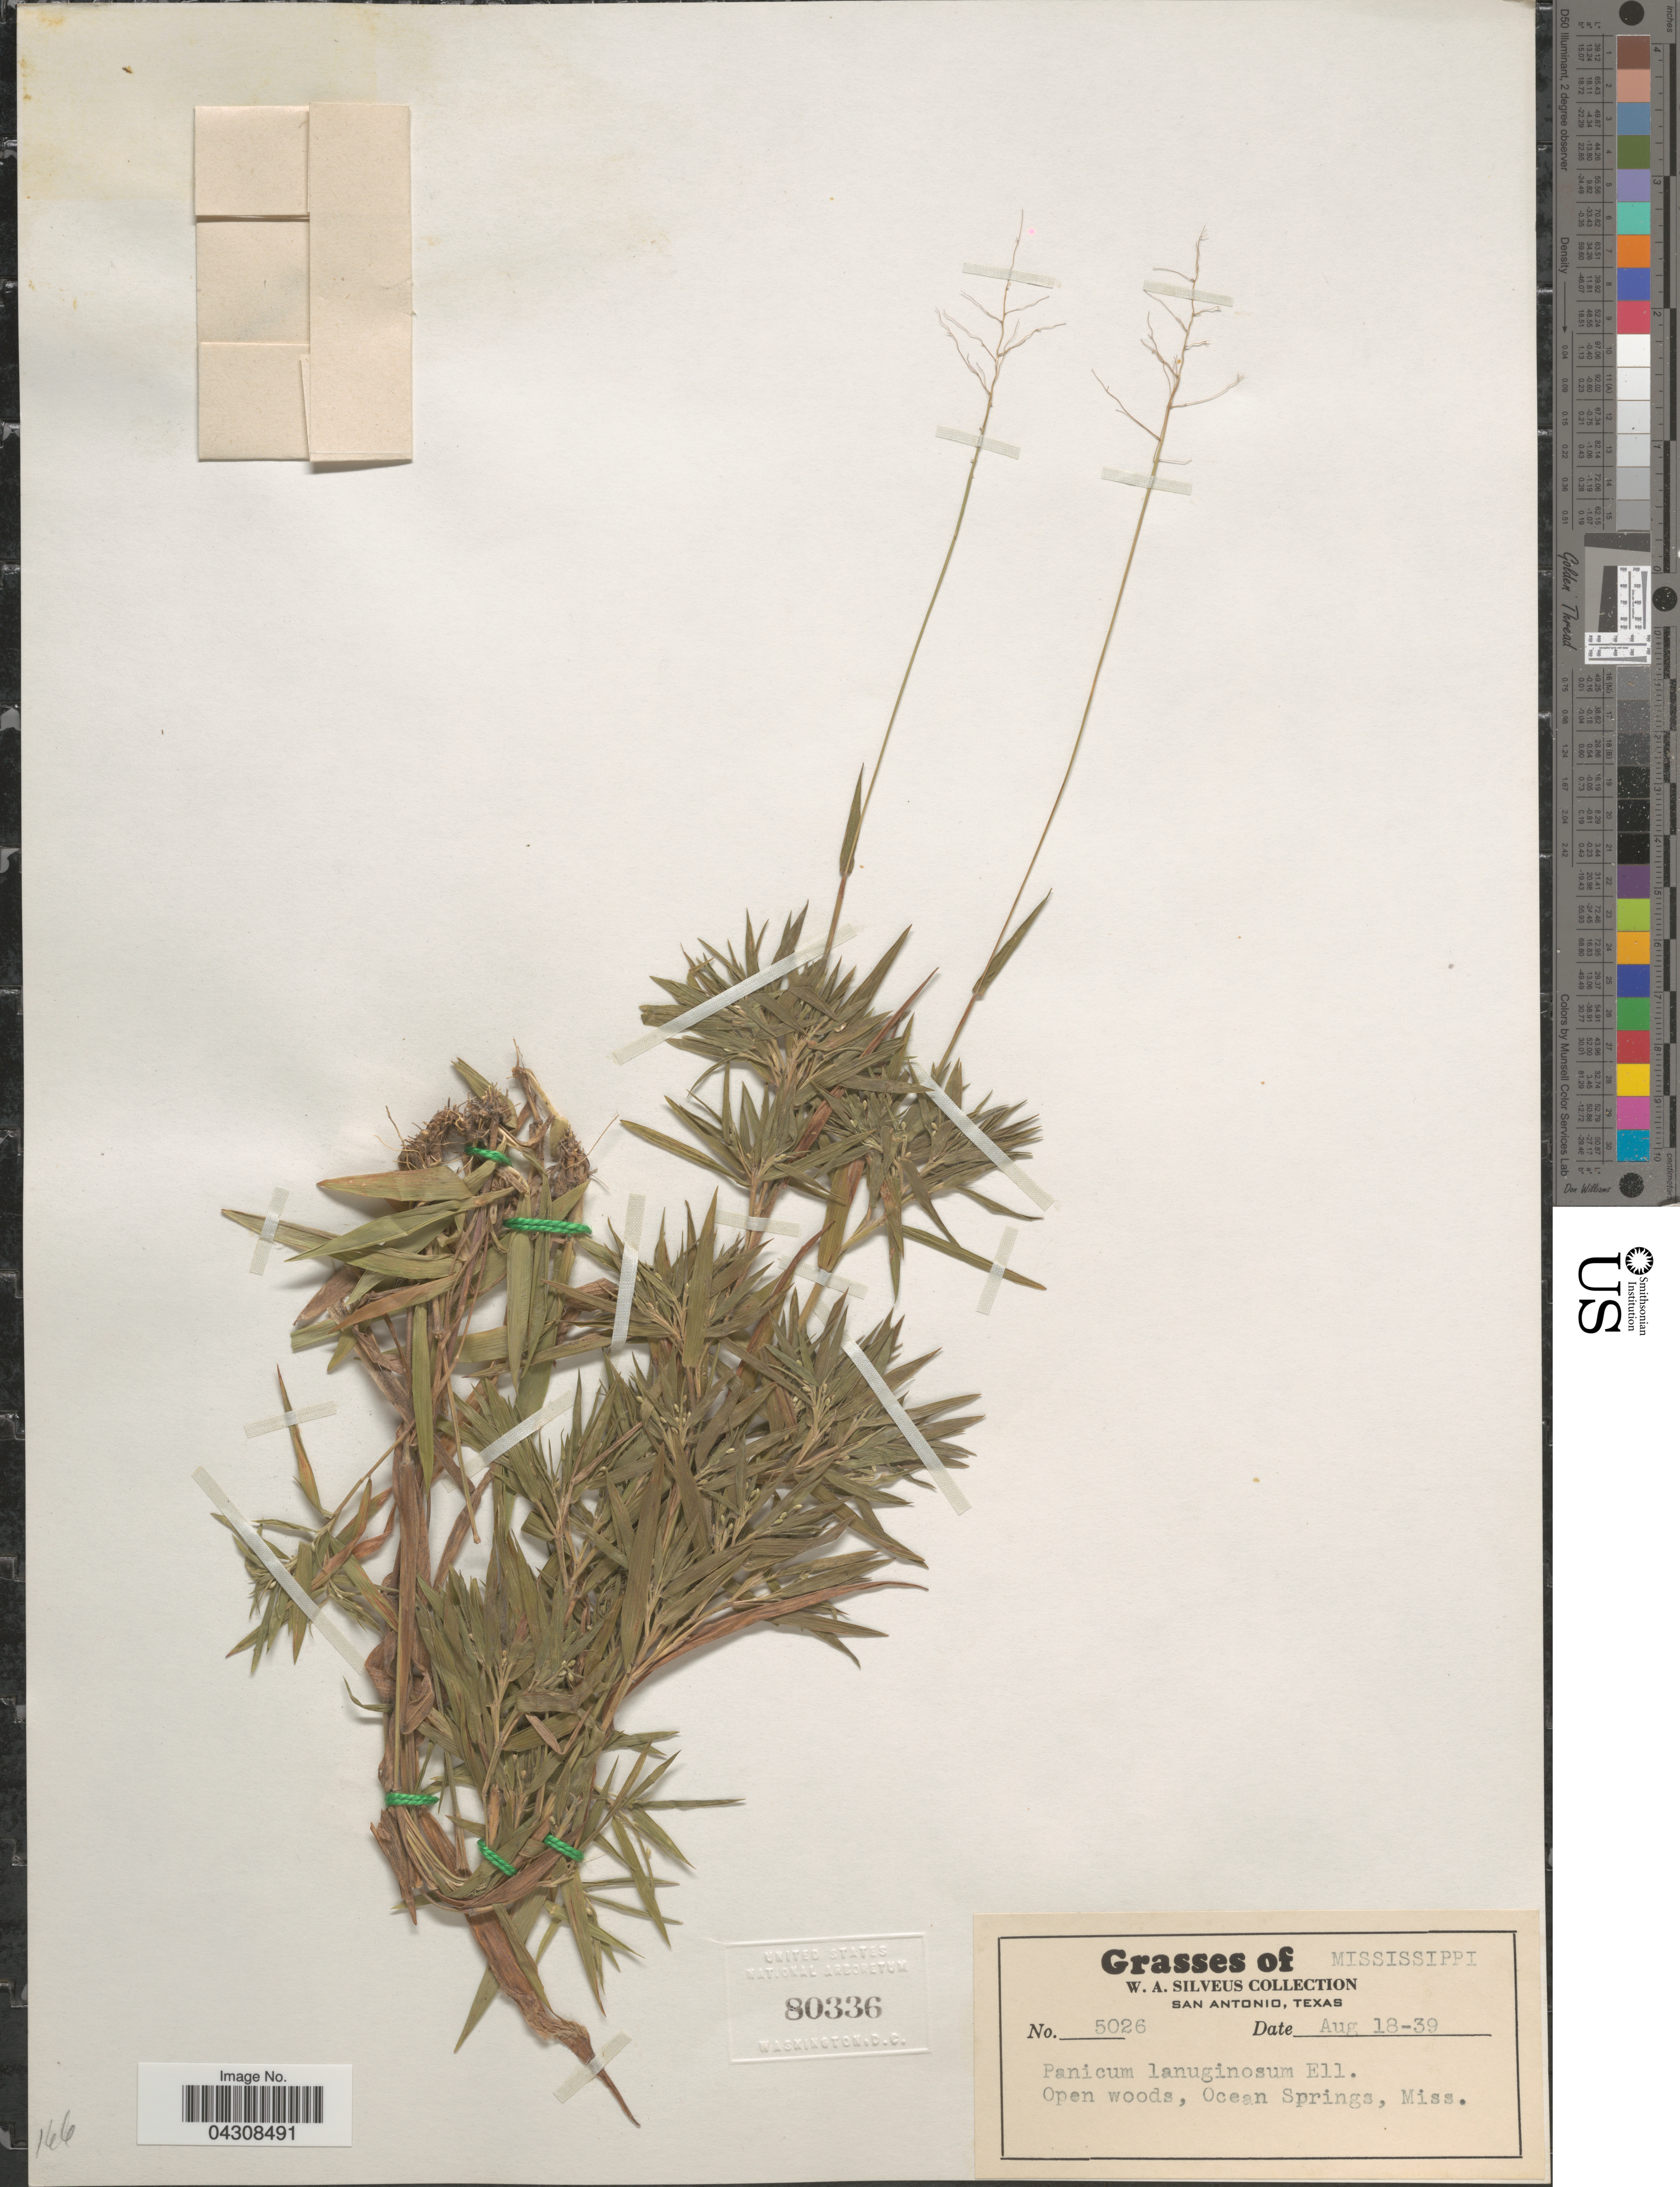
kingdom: Plantae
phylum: Tracheophyta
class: Liliopsida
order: Poales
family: Poaceae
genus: Dichanthelium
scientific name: Dichanthelium acuminatum var. acuminatum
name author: (Sw.) Gould & C.A. Clark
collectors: W. Silveus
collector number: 5026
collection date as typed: Transcribed d/m/y: 18/8/39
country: United States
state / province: Mississippi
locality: Open woods, Ocean Springs.